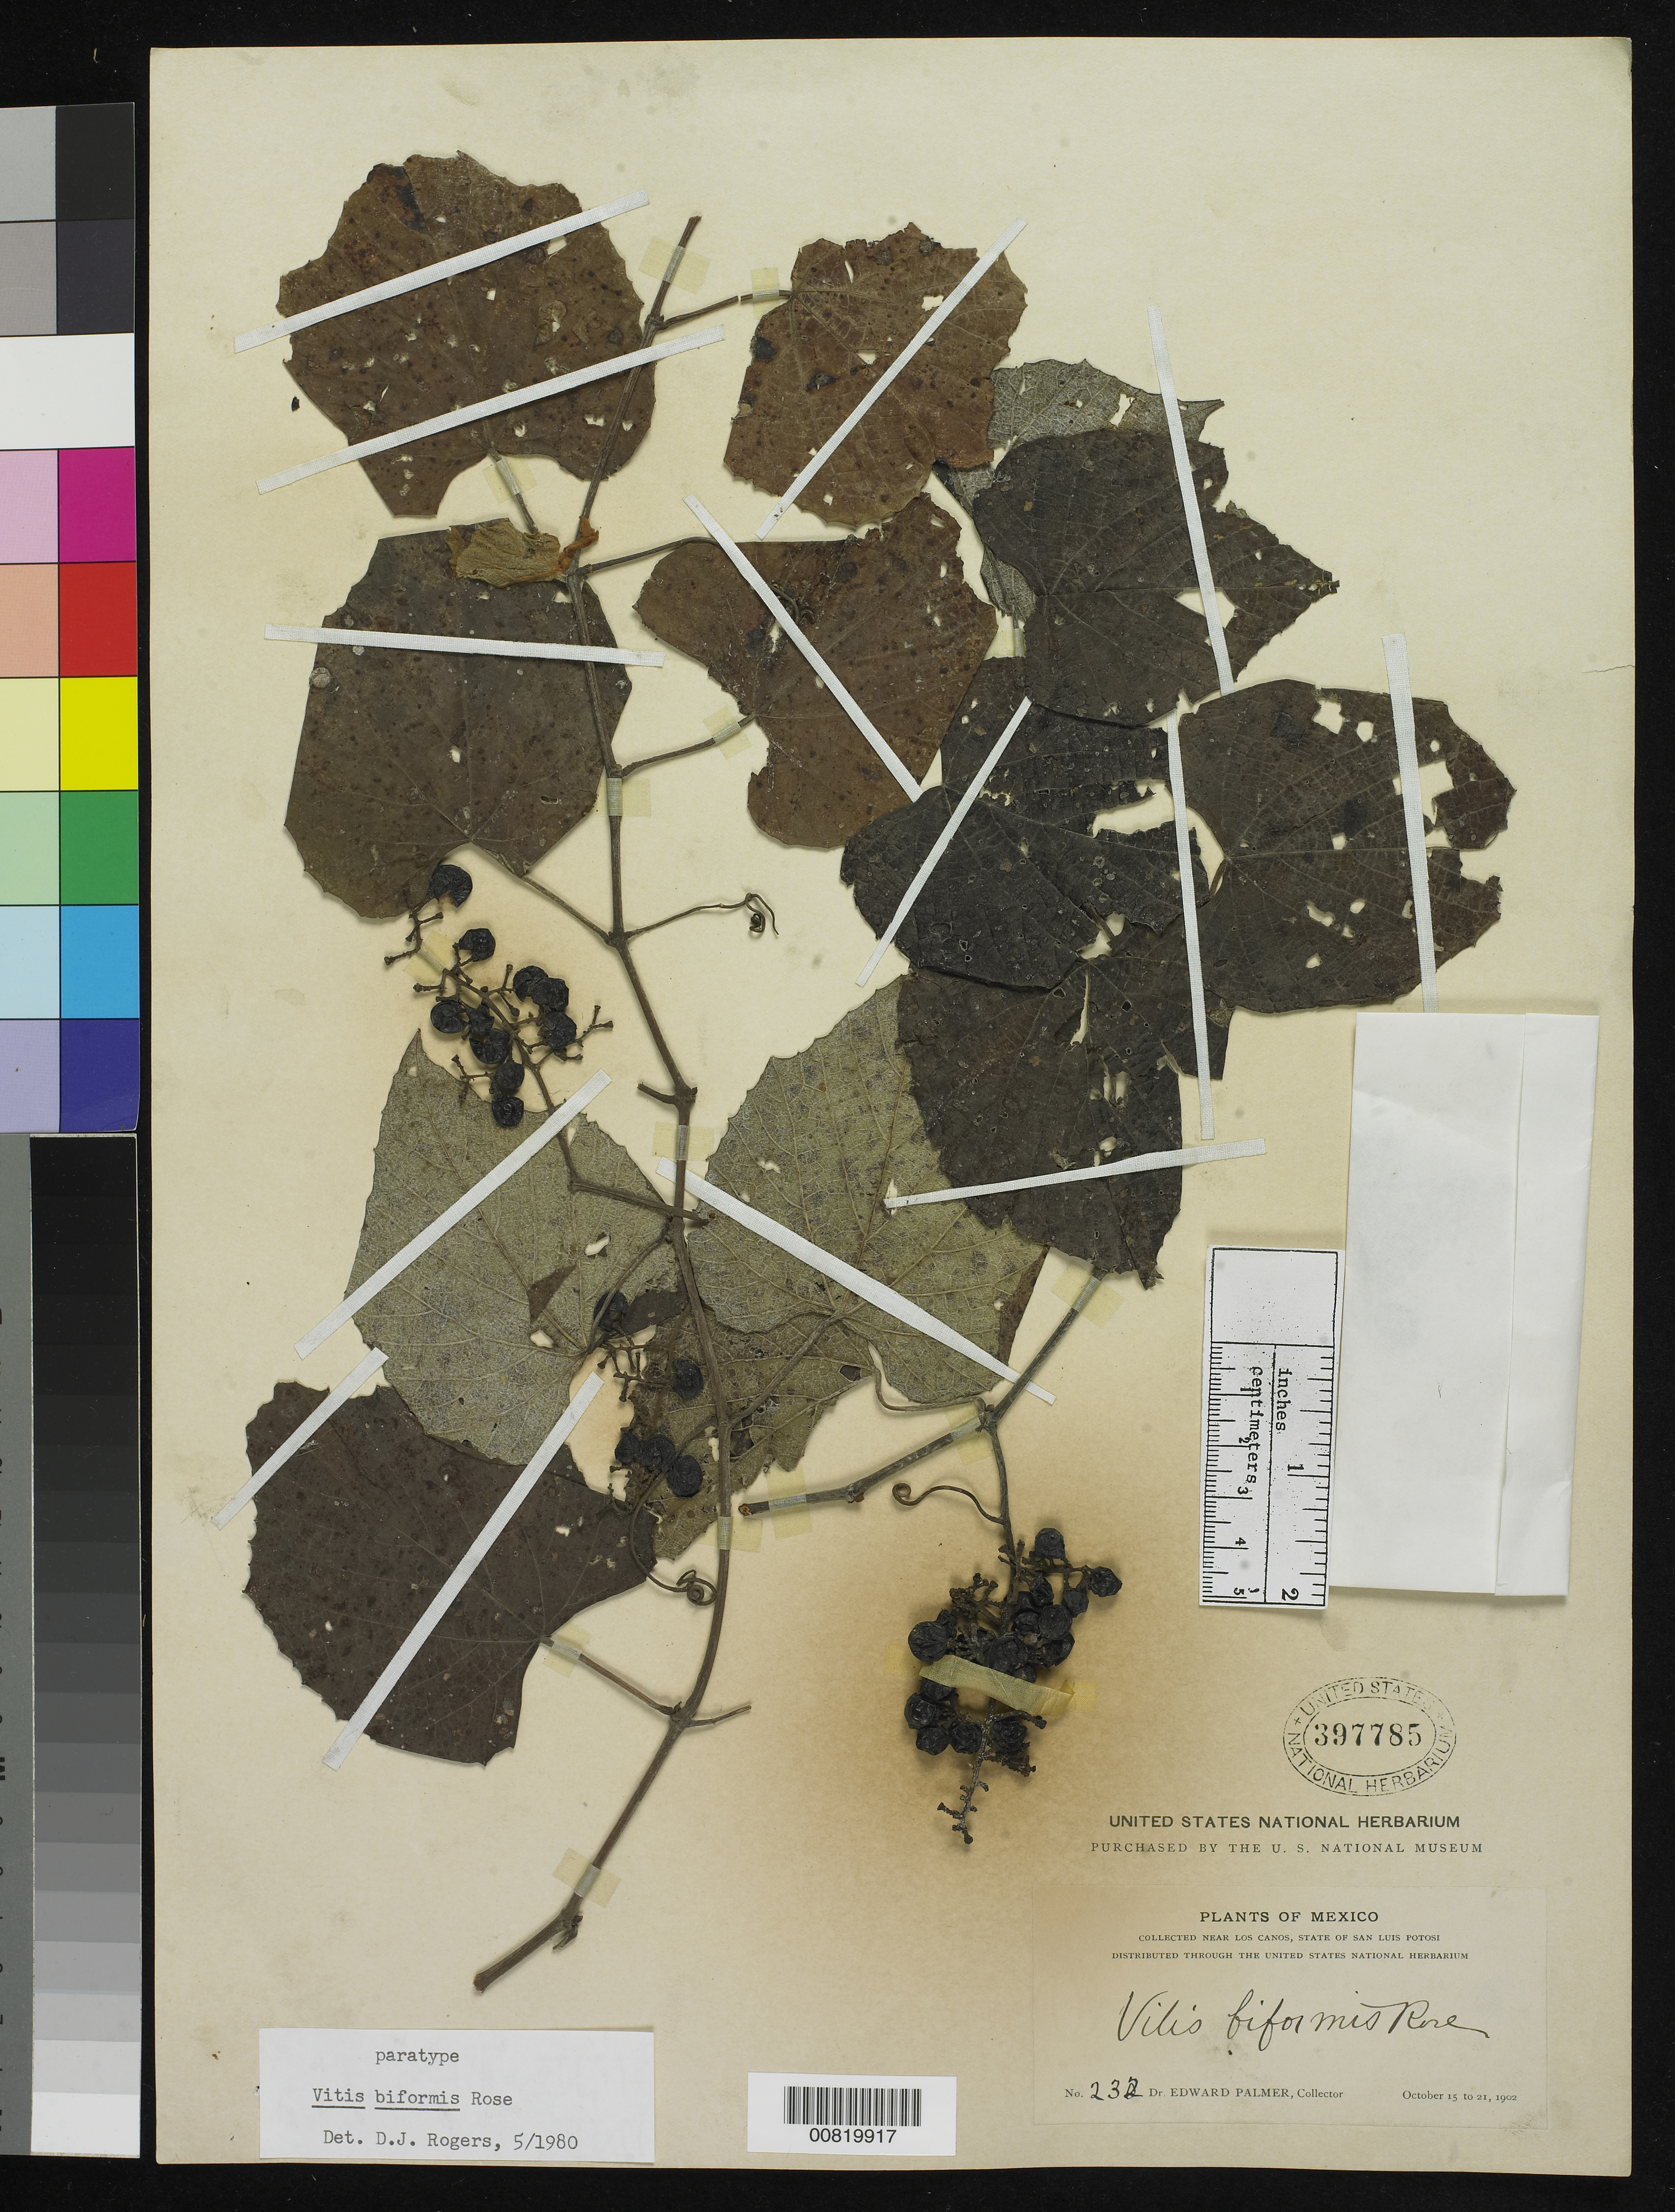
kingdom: Plantae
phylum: Tracheophyta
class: Magnoliopsida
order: Vitales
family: Vitaceae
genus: Vitis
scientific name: Vitis biformis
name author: Rose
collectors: E. Palmer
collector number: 232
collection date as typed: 15 Oct 1902 to 21 Oct 1902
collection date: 1902-10-15/1902-10-21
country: Mexico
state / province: San Luis Potosí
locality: Los Canos, San Luis Potosí.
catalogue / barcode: US 397785